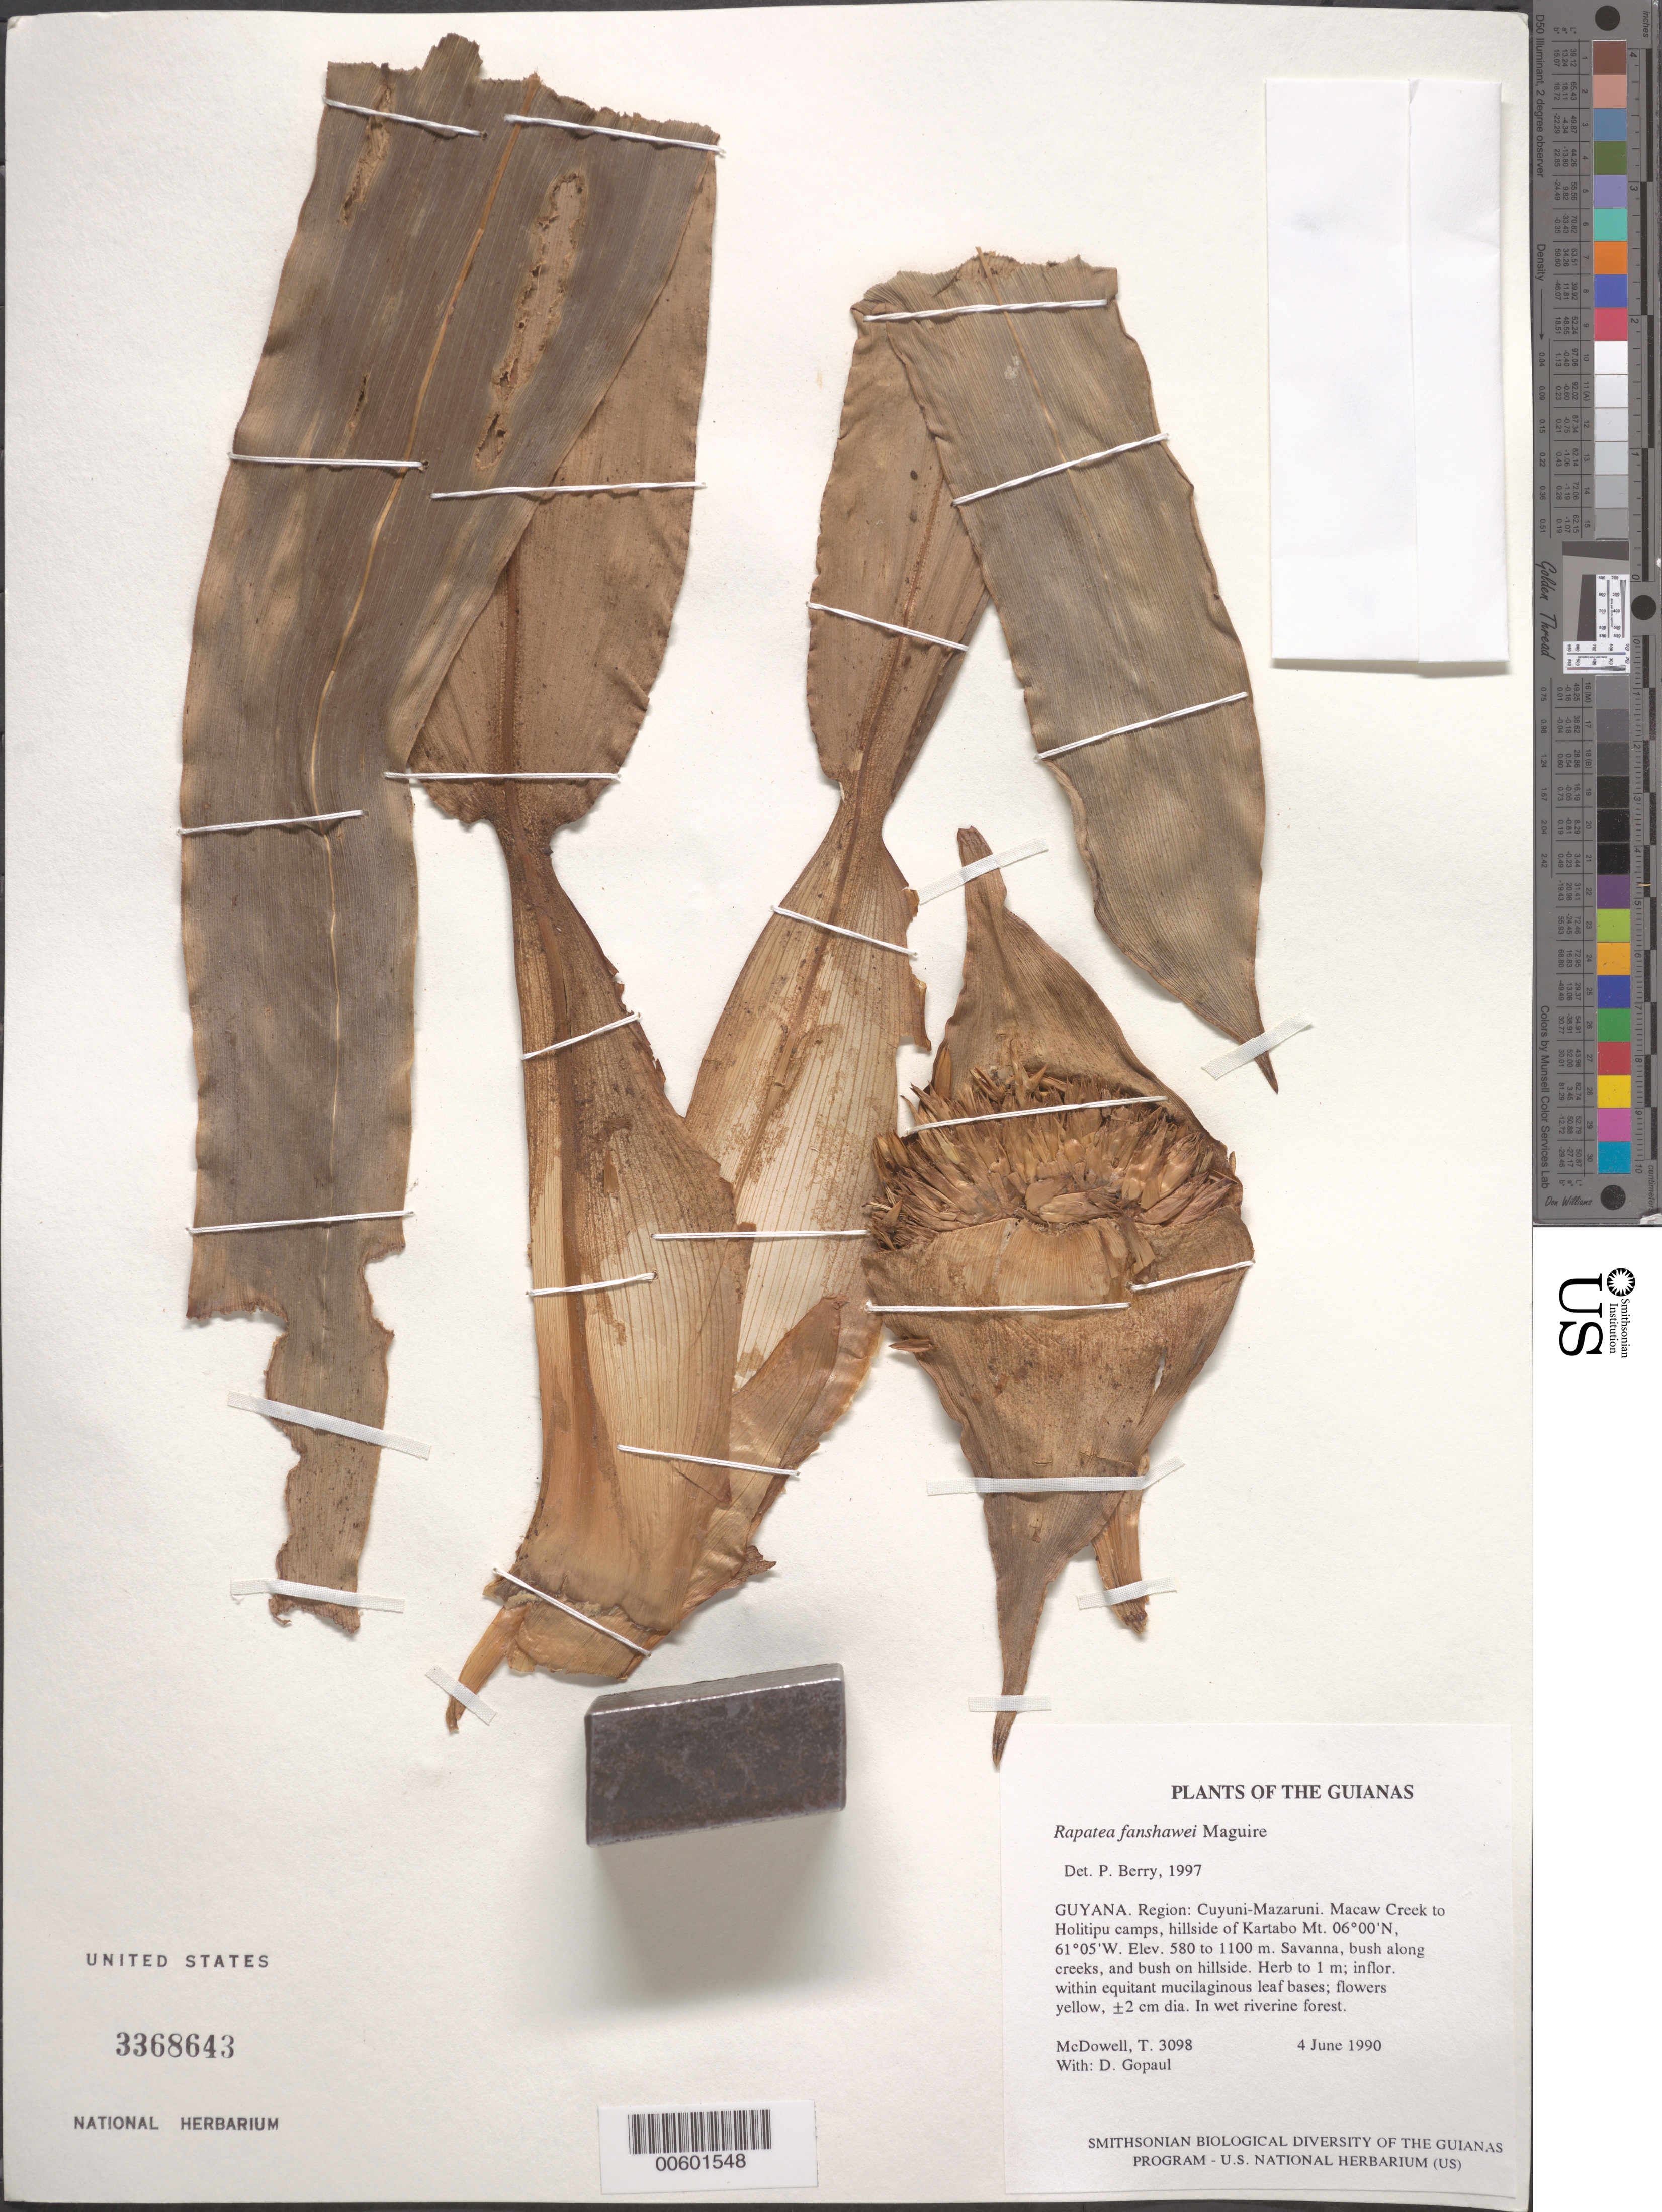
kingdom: Plantae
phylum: Tracheophyta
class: Liliopsida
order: Poales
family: Rapateaceae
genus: Rapatea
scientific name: Rapatea fanshawei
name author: Maguire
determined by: Berry, P. E., (WIS), University of Wisconsin - Madison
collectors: T. McDowell, D. Hughs & D. Gopaul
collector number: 3098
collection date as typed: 4 June 1990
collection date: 1990-06-04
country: Guyana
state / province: Cuyuni-Mazaruni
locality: Macaw Creek to Holitipu camps, hillside of Karabo Mt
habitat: Savanna, bush along creeks, and bush on hillside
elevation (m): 580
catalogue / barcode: US 3368643